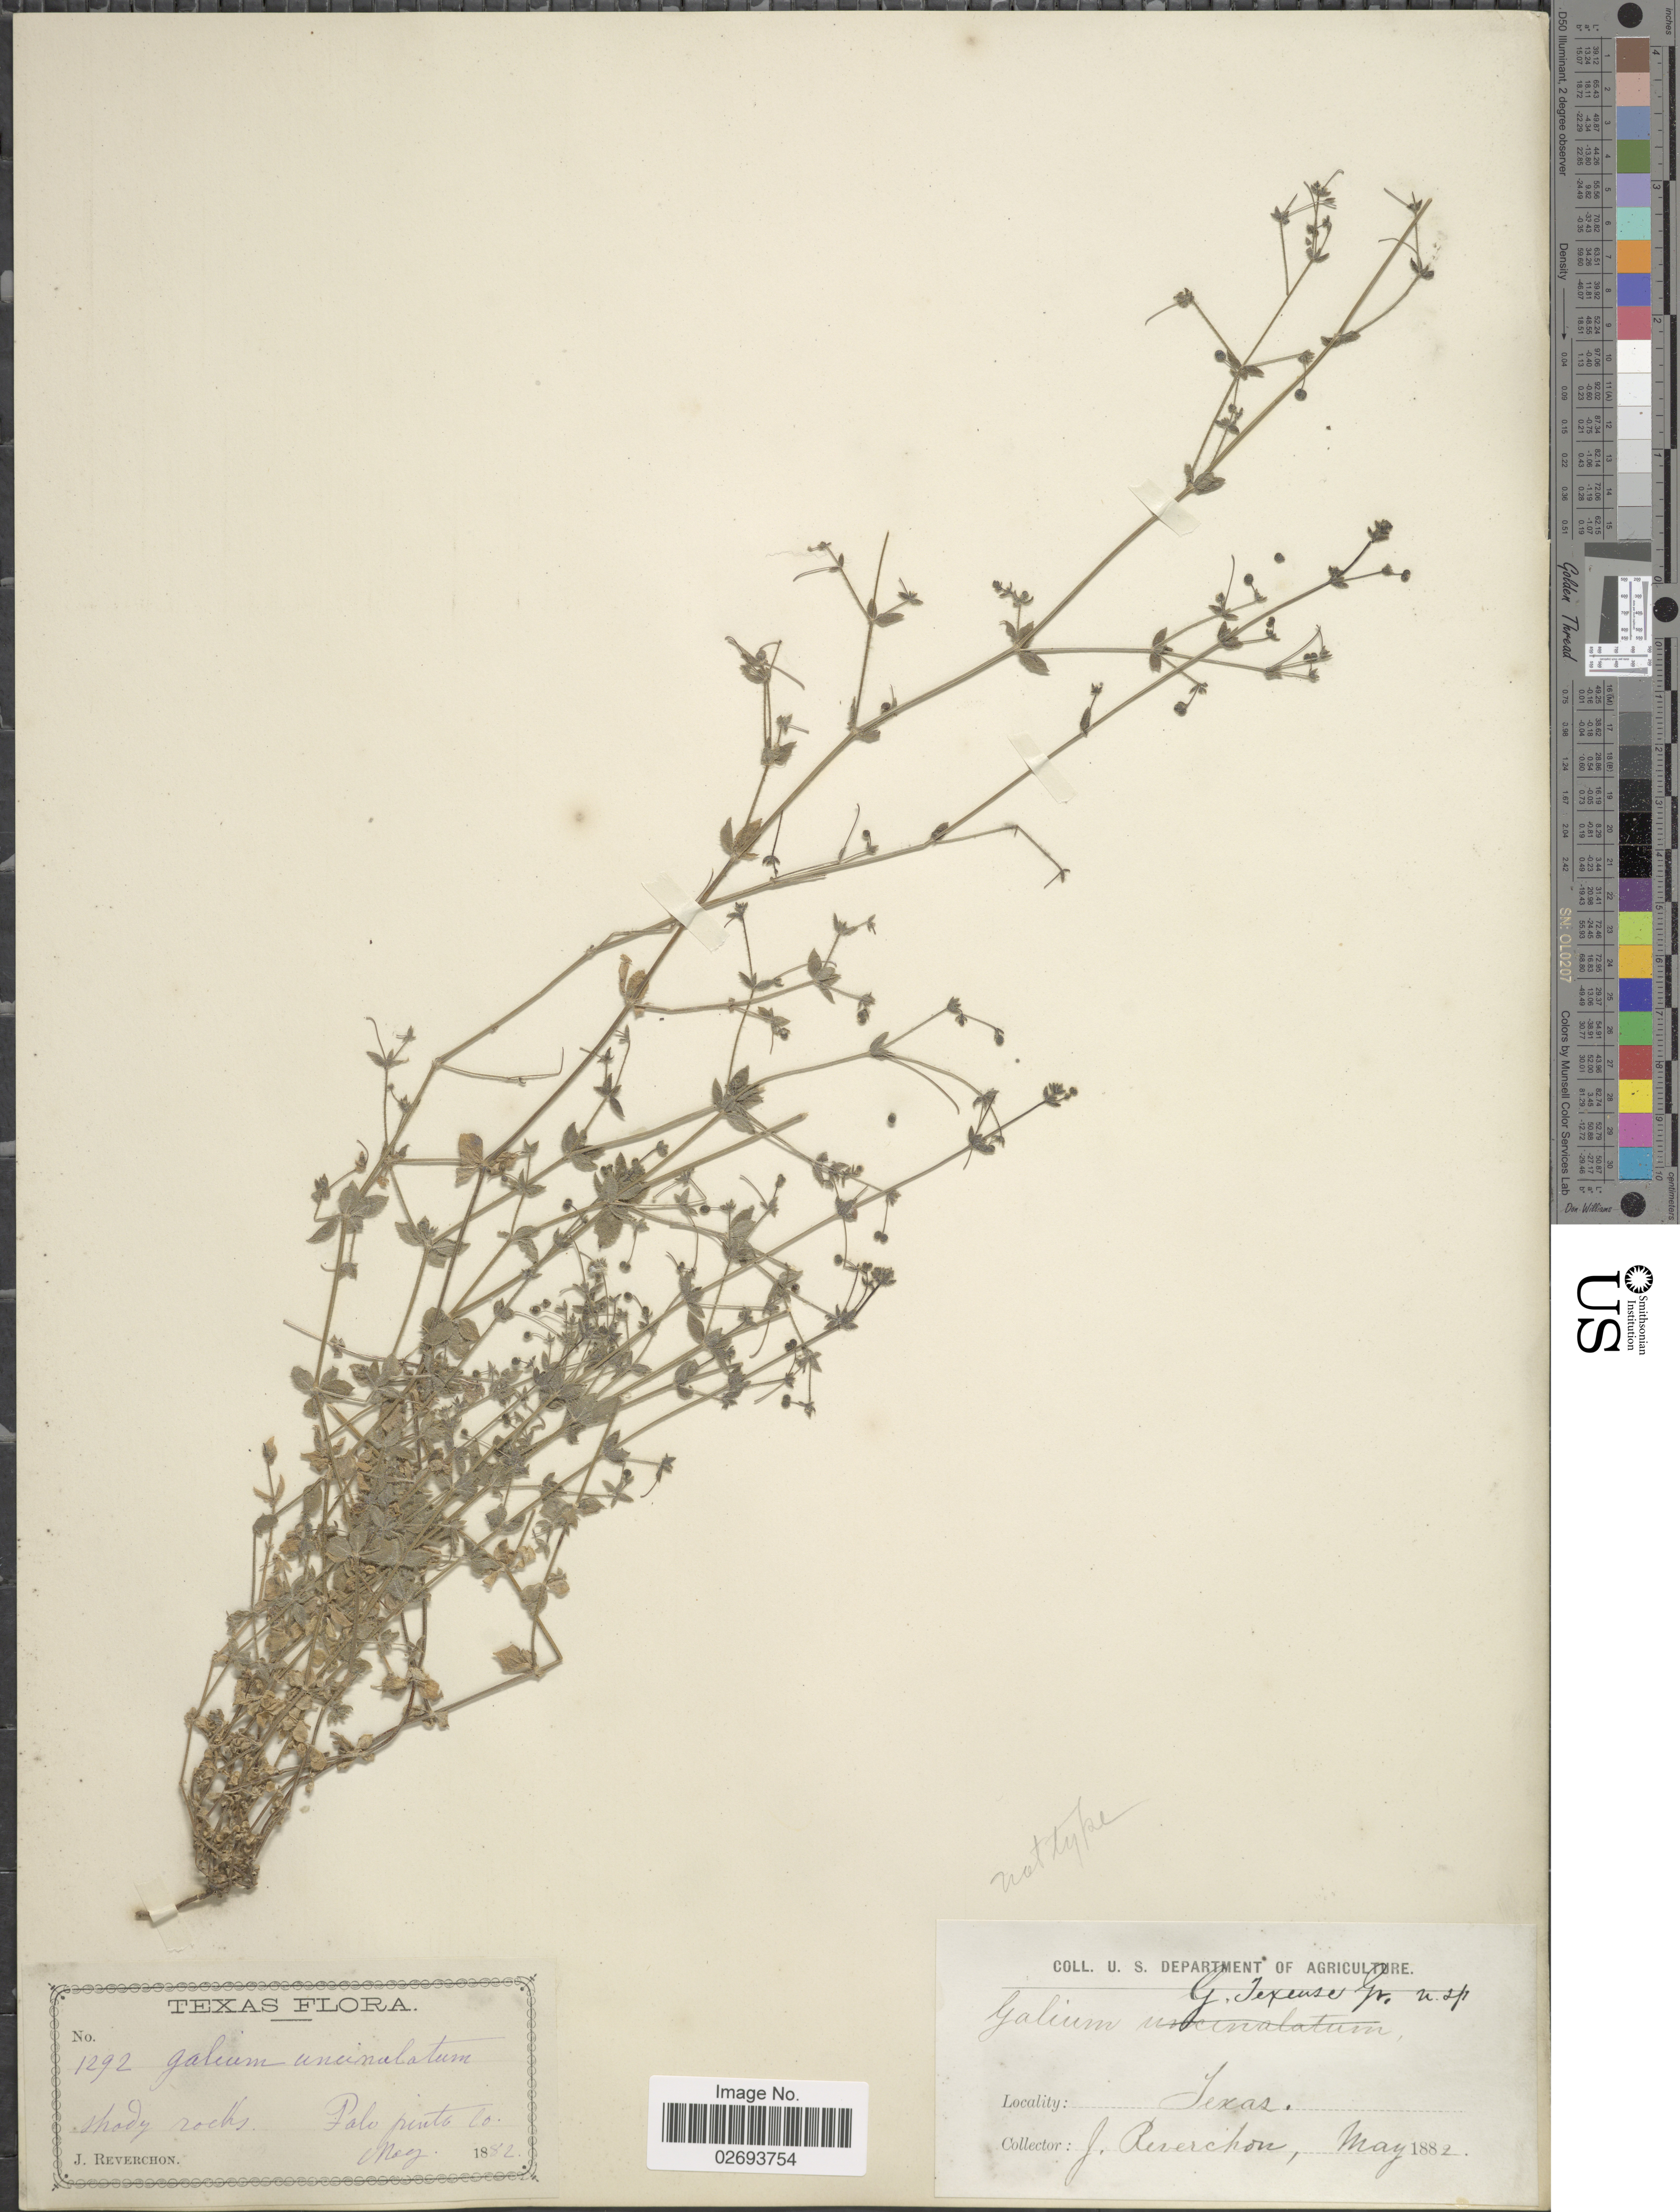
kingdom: Plantae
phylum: Tracheophyta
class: Magnoliopsida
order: Gentianales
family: Rubiaceae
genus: Galium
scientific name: Galium texense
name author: A. Gray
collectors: J. Reverchon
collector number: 1292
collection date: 1882-05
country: United States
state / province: Texas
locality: Palo Pinto Co.